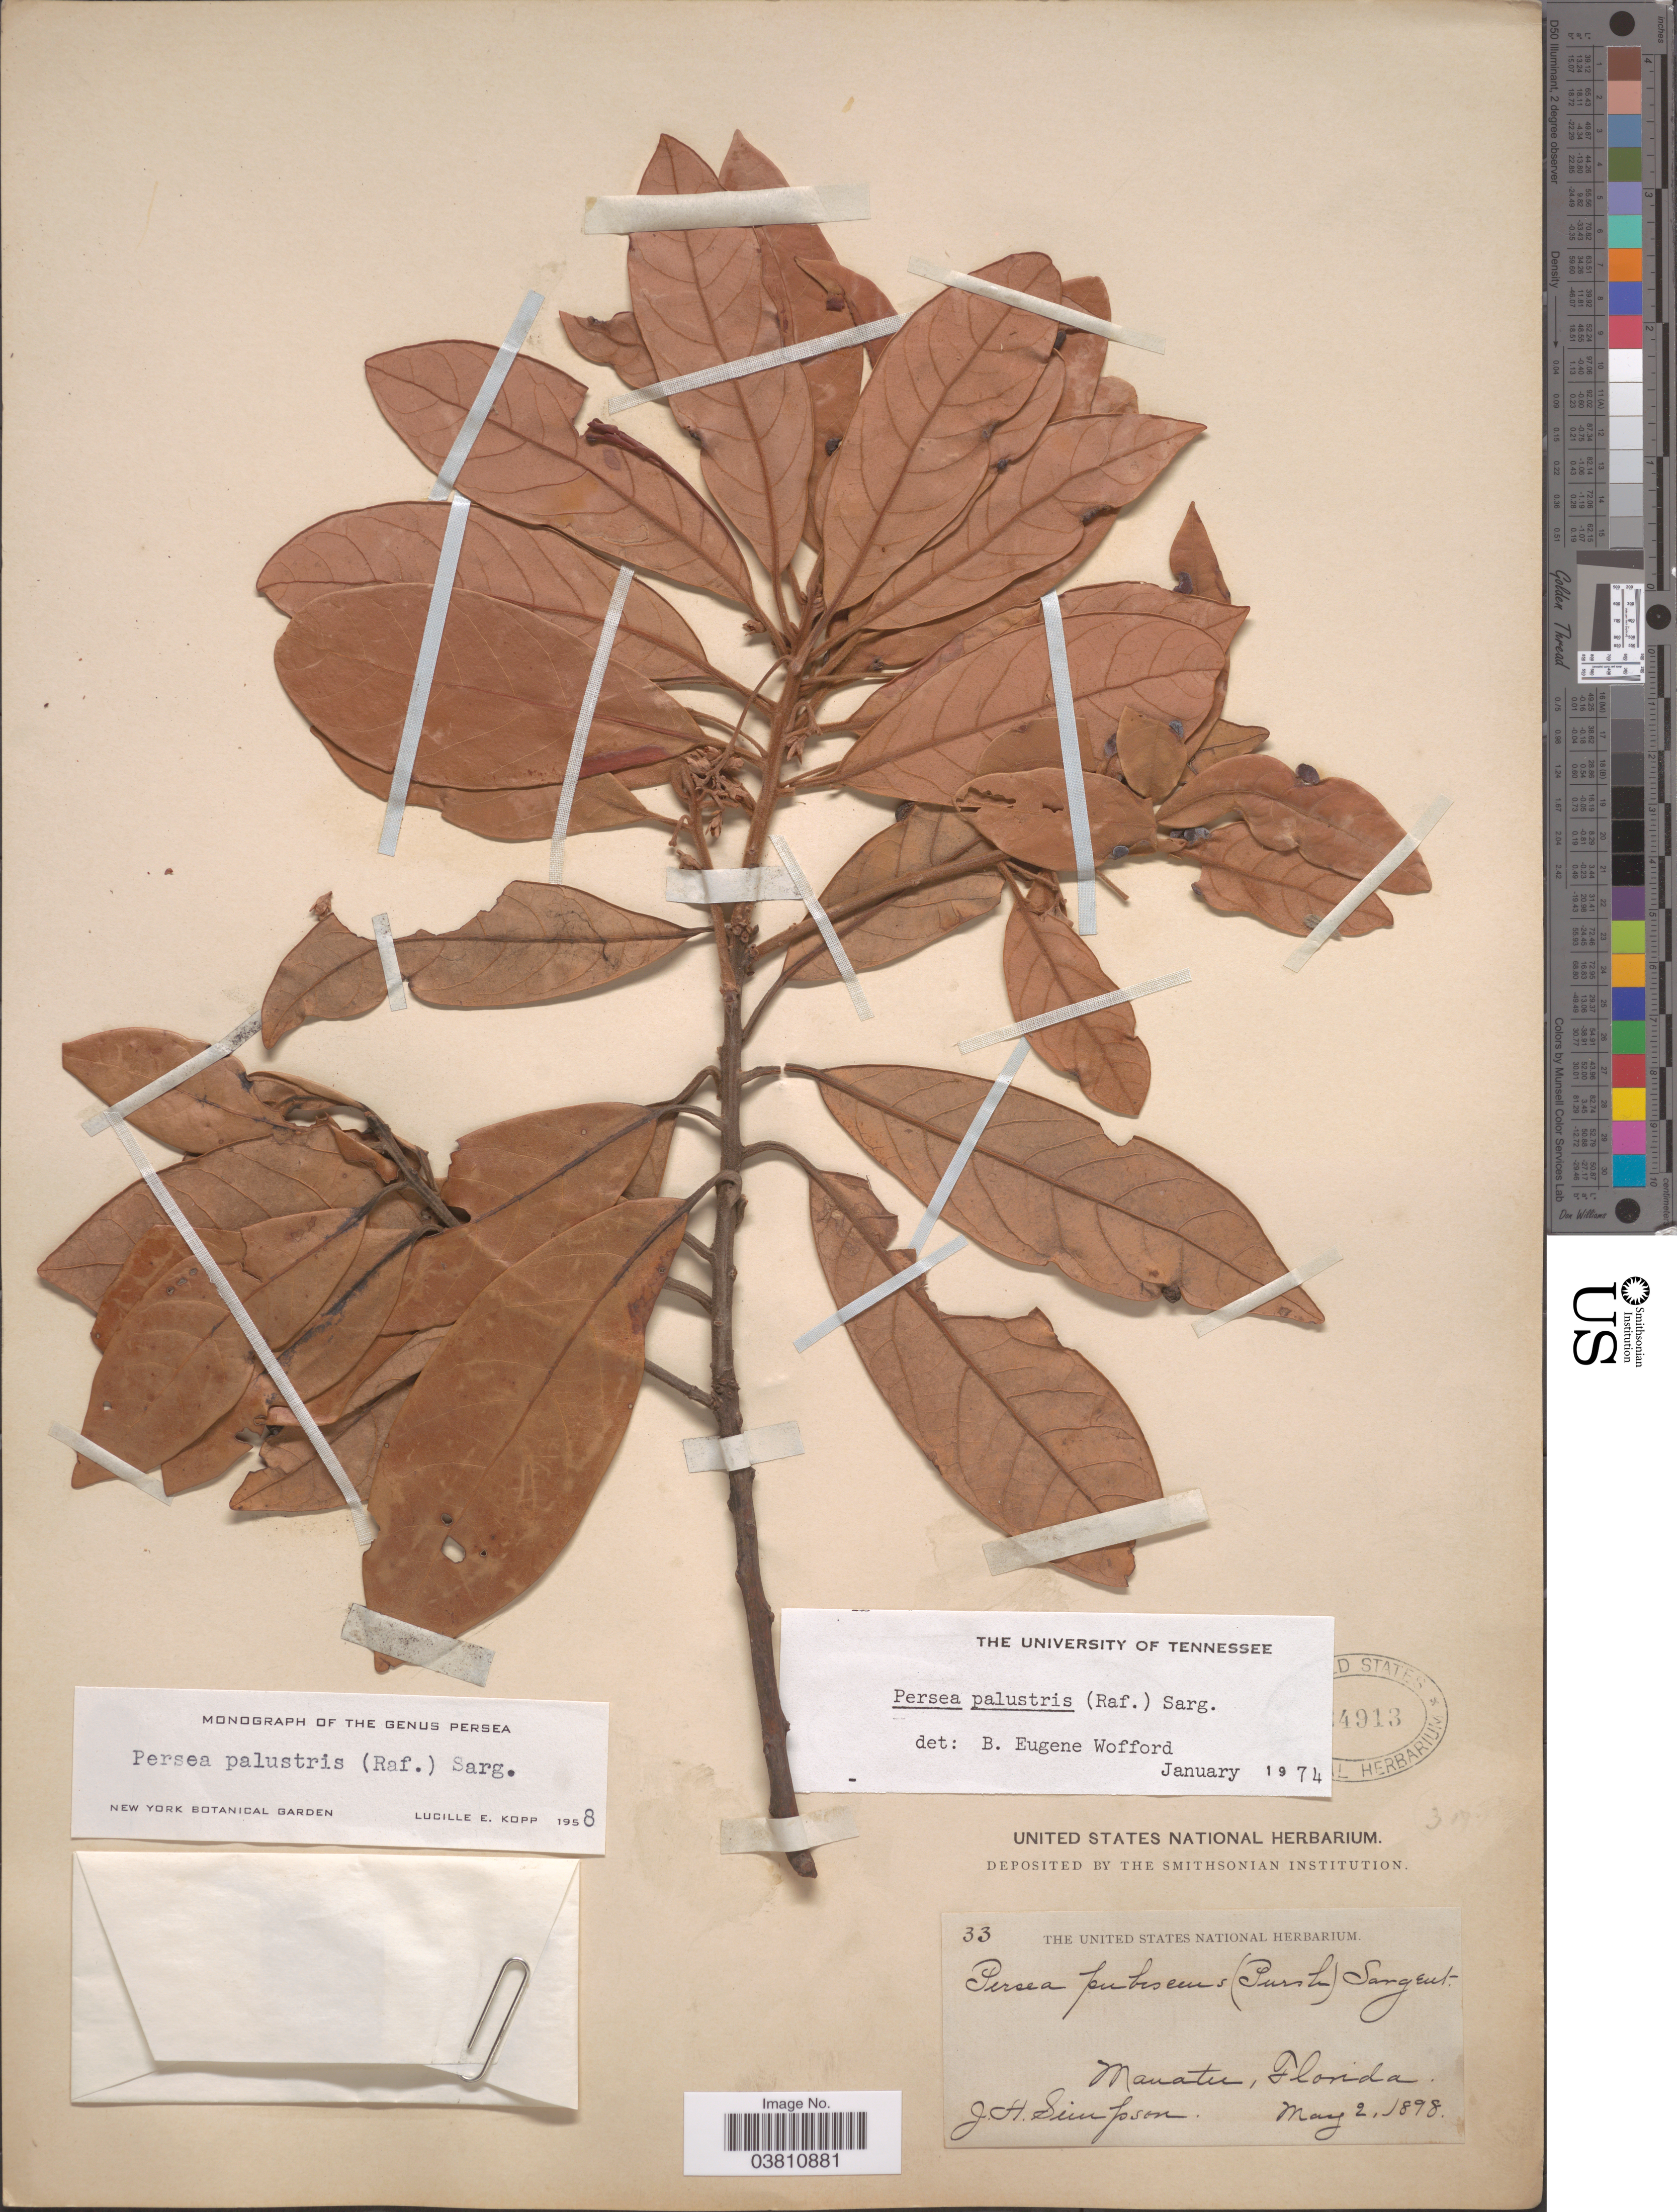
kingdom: Plantae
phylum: Tracheophyta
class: Magnoliopsida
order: Laurales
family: Lauraceae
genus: Persea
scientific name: Persea palustris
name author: (Raf.) Sarg.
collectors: J. H. Simpson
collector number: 33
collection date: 1898-05-02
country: United States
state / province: Florida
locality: Manatee.